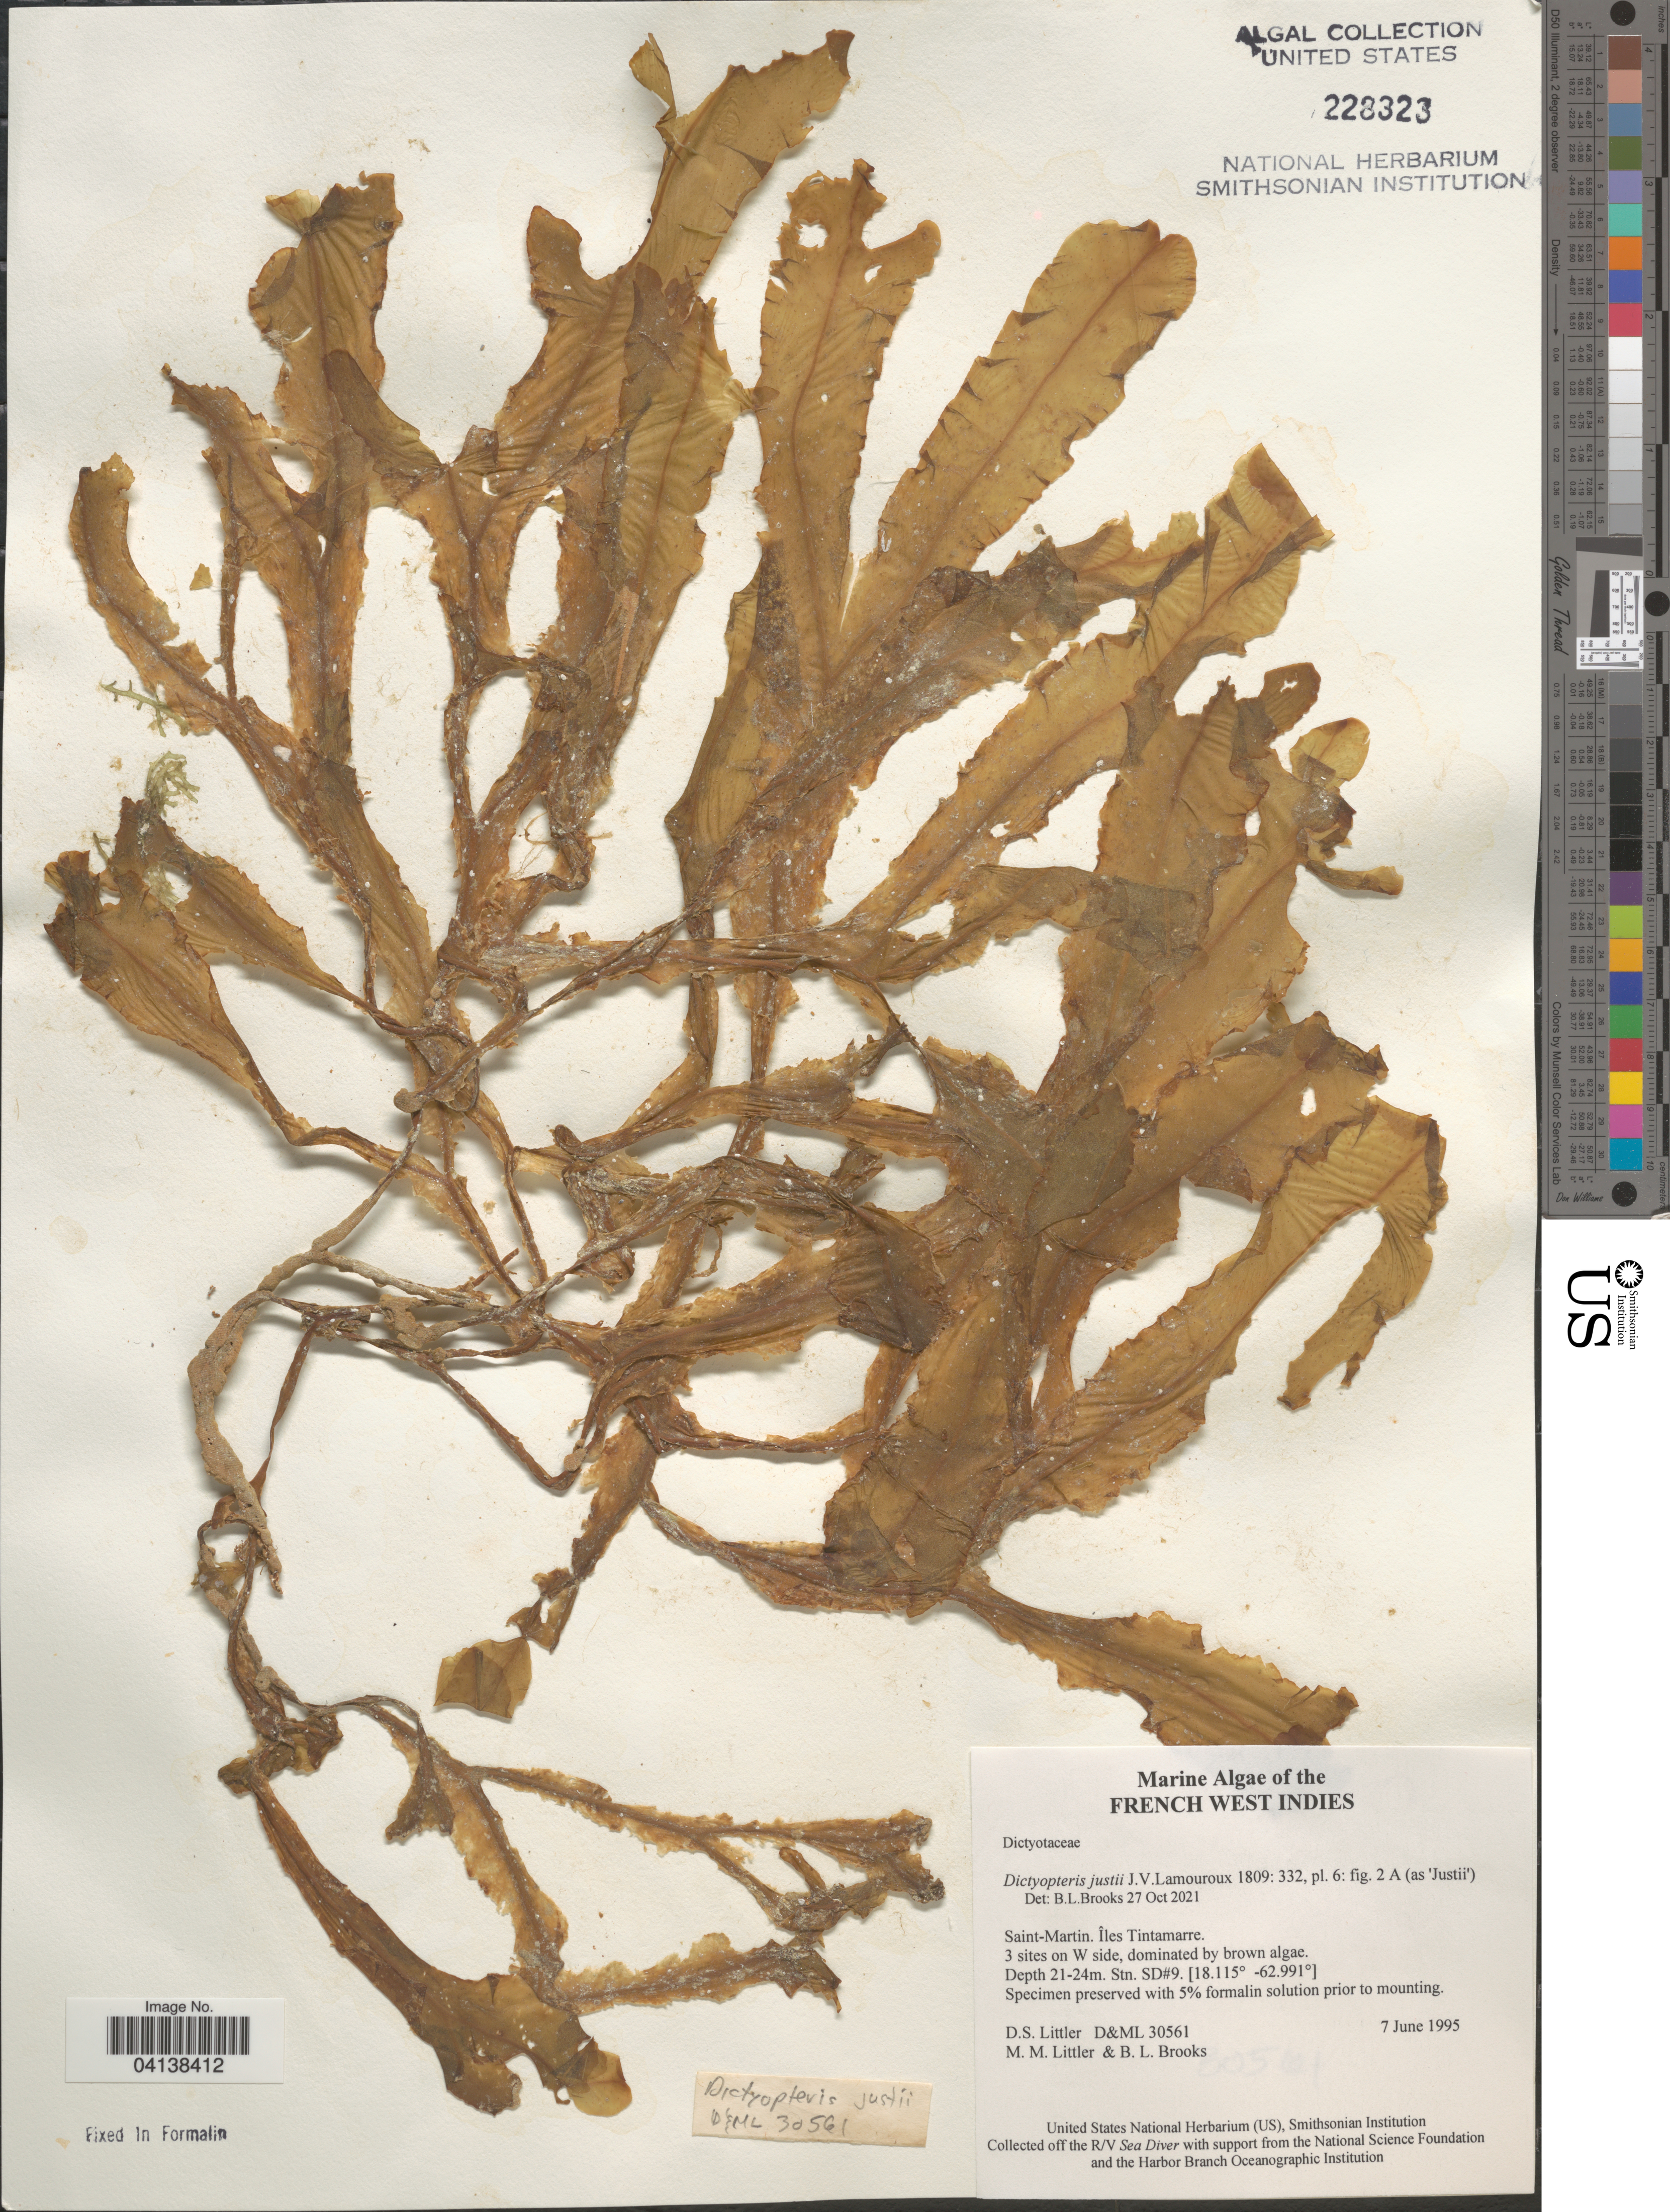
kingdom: Chromista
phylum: Ochrophyta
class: Phaeophyceae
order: Dictyotales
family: Dictyotaceae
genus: Dictyopteris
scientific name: Dictyopteris justii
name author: J.V.Lamouroux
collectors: D. S. Littler & B. Brooks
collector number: D&ML 30561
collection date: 1995-06-07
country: Saint Martin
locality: French West Indies. Saint-Martin. Îles Tintamarre. 3 sites on W side. Stn. SD#9.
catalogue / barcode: US 228323